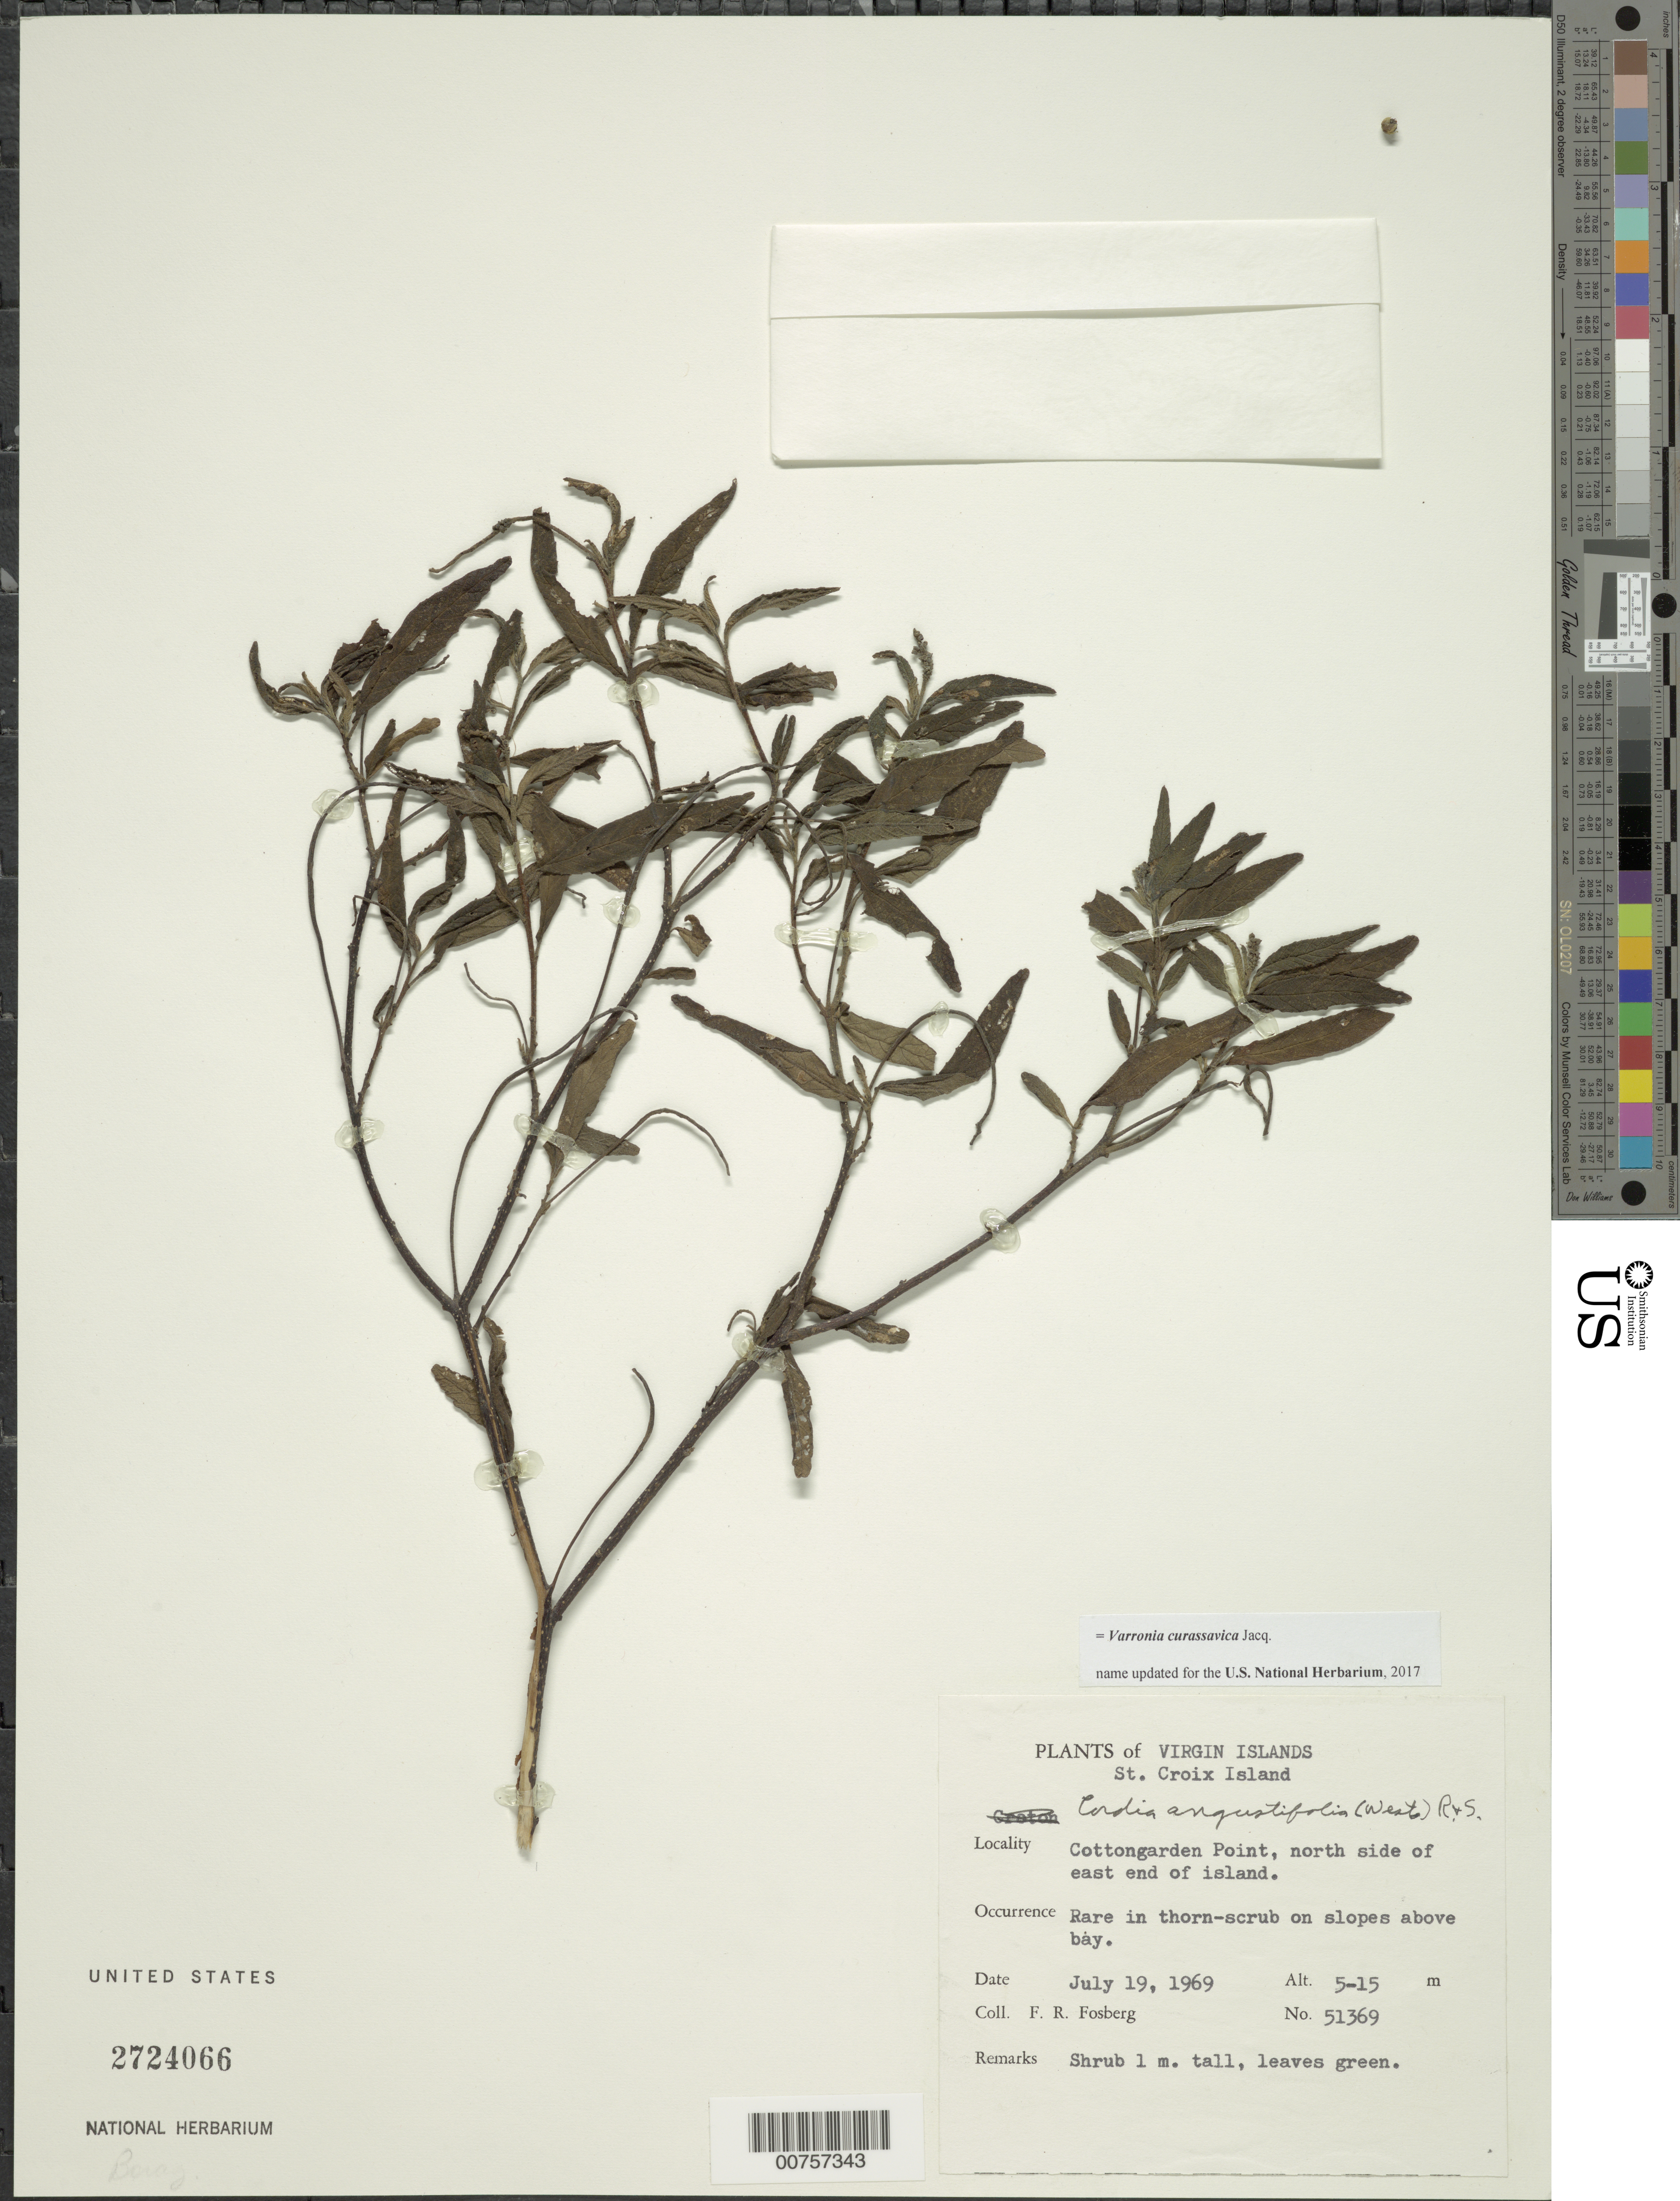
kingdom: Plantae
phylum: Tracheophyta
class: Magnoliopsida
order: Boraginales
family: Cordiaceae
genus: Varronia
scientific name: Varronia curassavica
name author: Jacq.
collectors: F. R. Fosberg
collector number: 51369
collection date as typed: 19 Jul 1969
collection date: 1969-07-19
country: U.S. Virgin Islands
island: St. Croix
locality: Cottongarden Point, N side of E end of island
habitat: Rare in thron-scrub on slopes above bay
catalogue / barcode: US 2724066